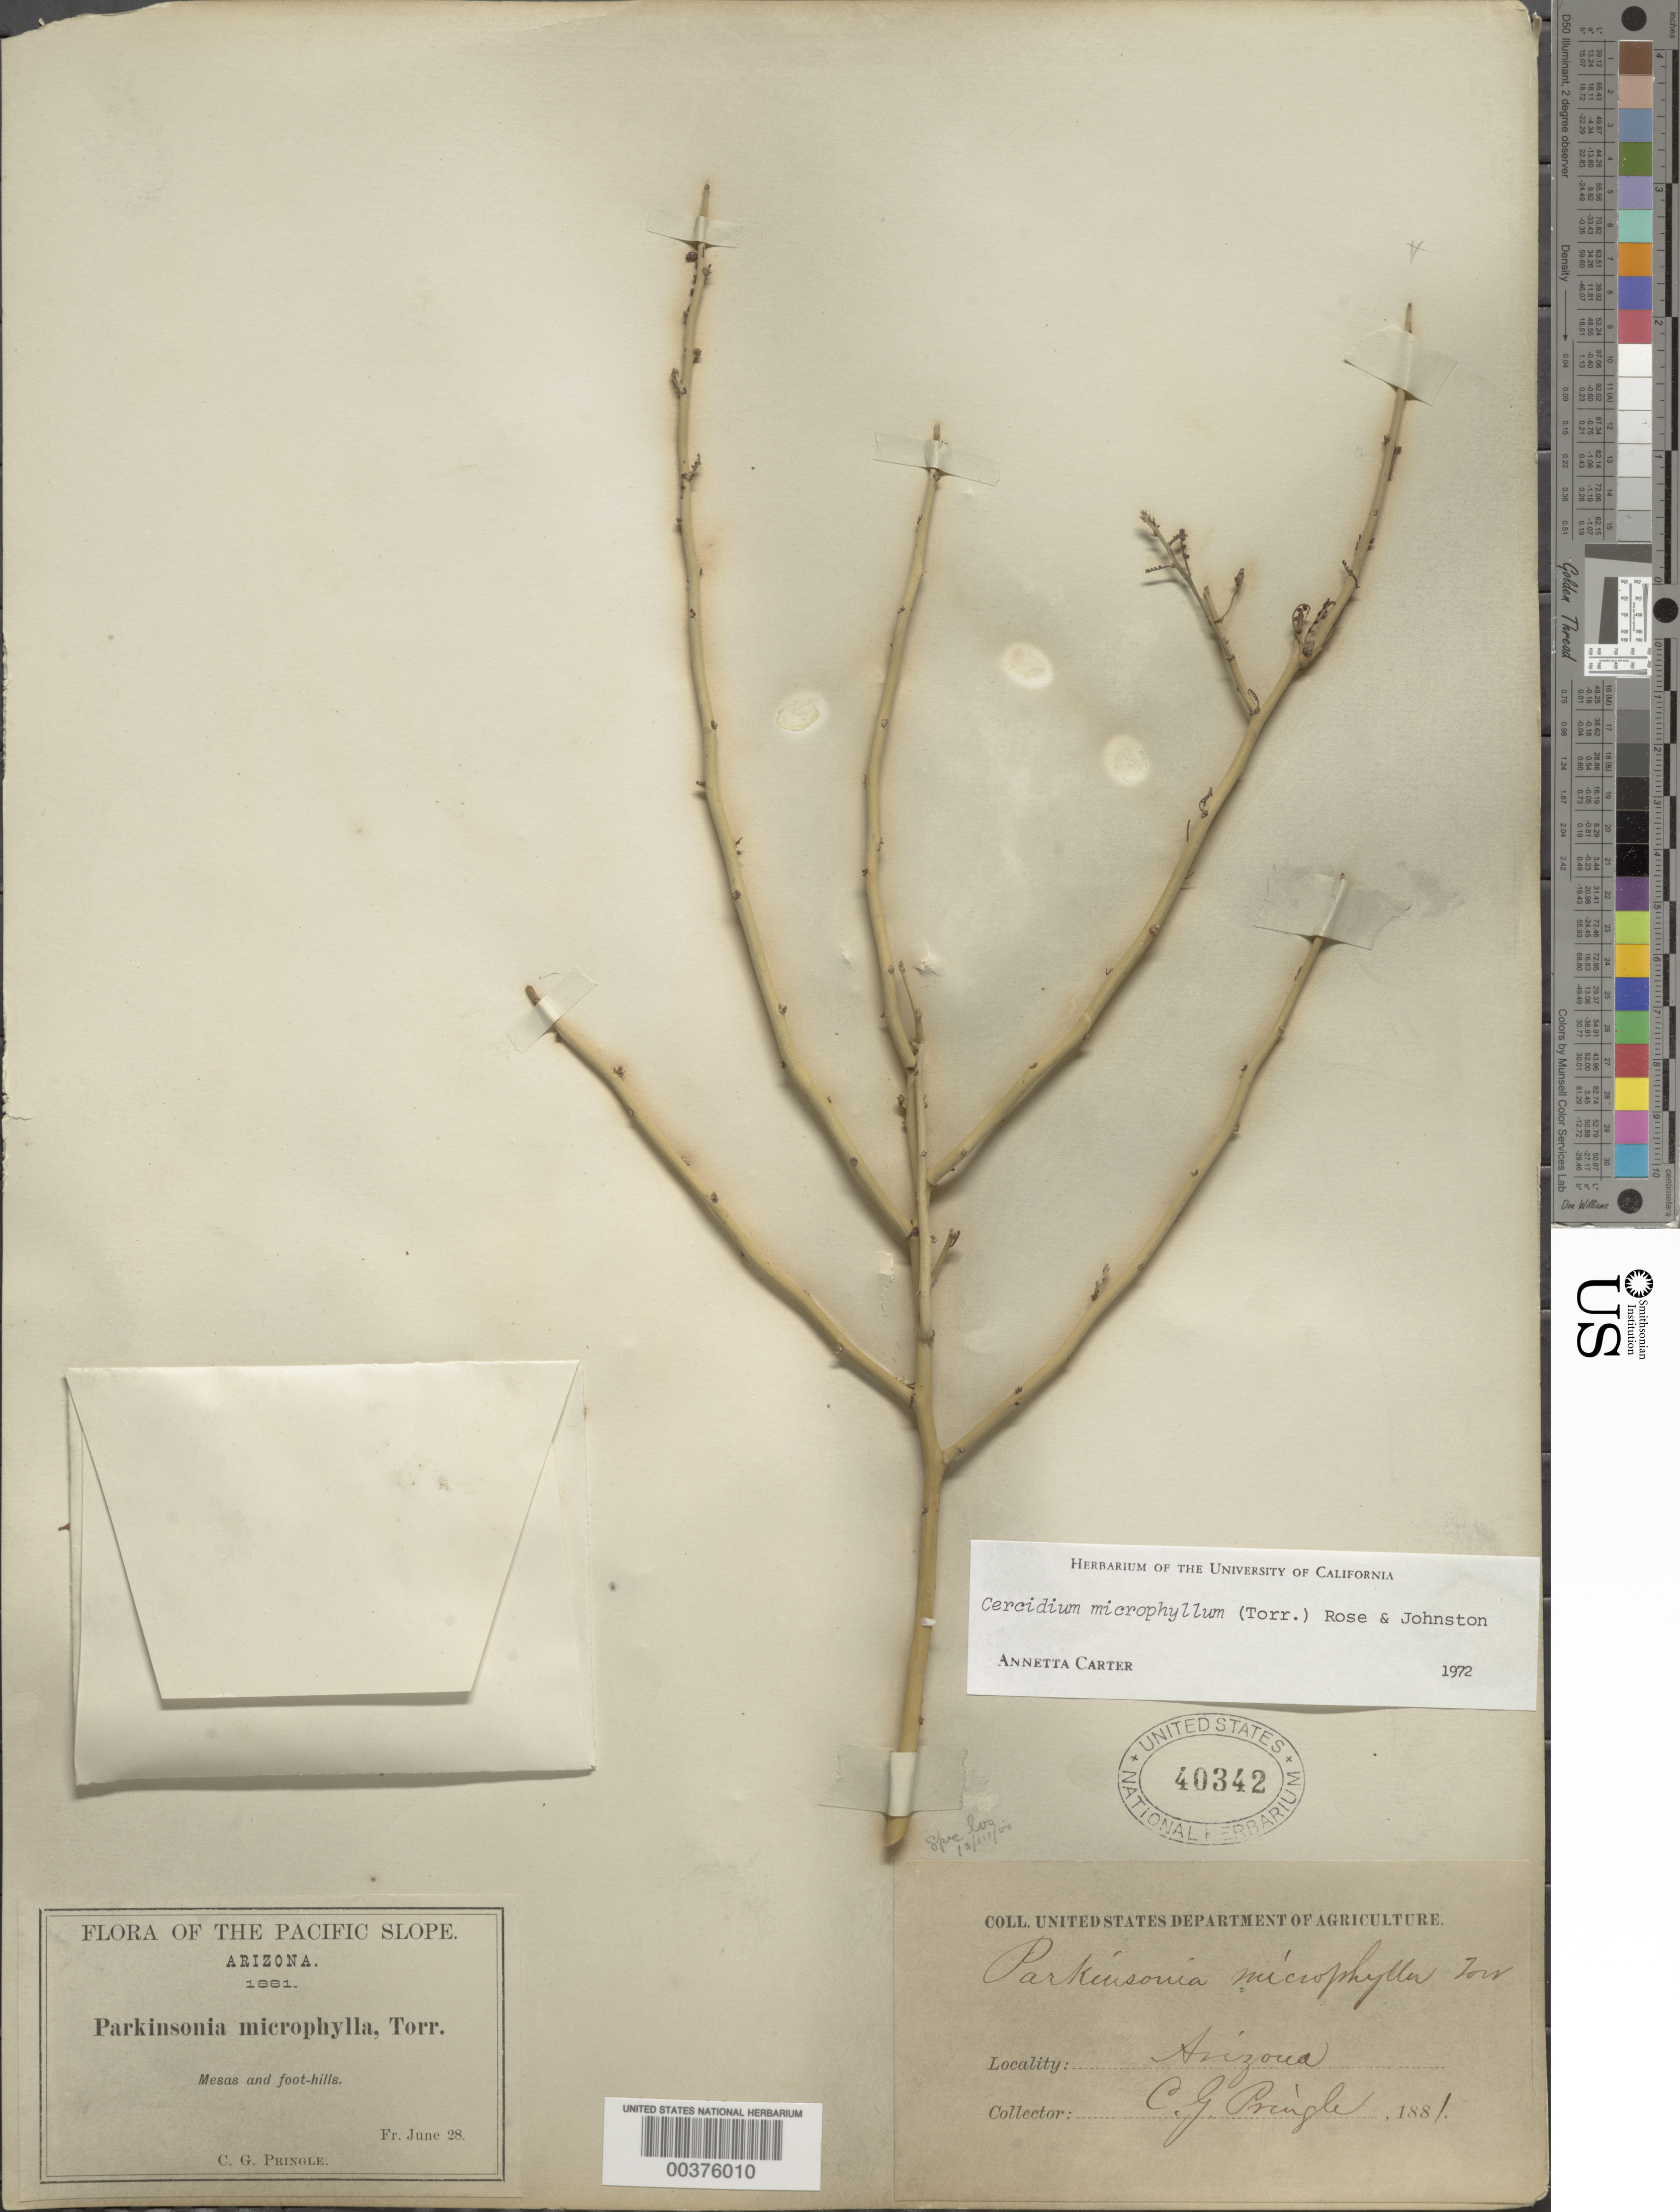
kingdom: Plantae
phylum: Tracheophyta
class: Magnoliopsida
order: Fabales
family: Fabaceae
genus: Parkinsonia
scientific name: Parkinsonia microphylla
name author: Torr.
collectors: C. G. Pringle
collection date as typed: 1881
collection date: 1881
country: United States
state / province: Arizona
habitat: Mesas and foothills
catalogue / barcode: US 40342